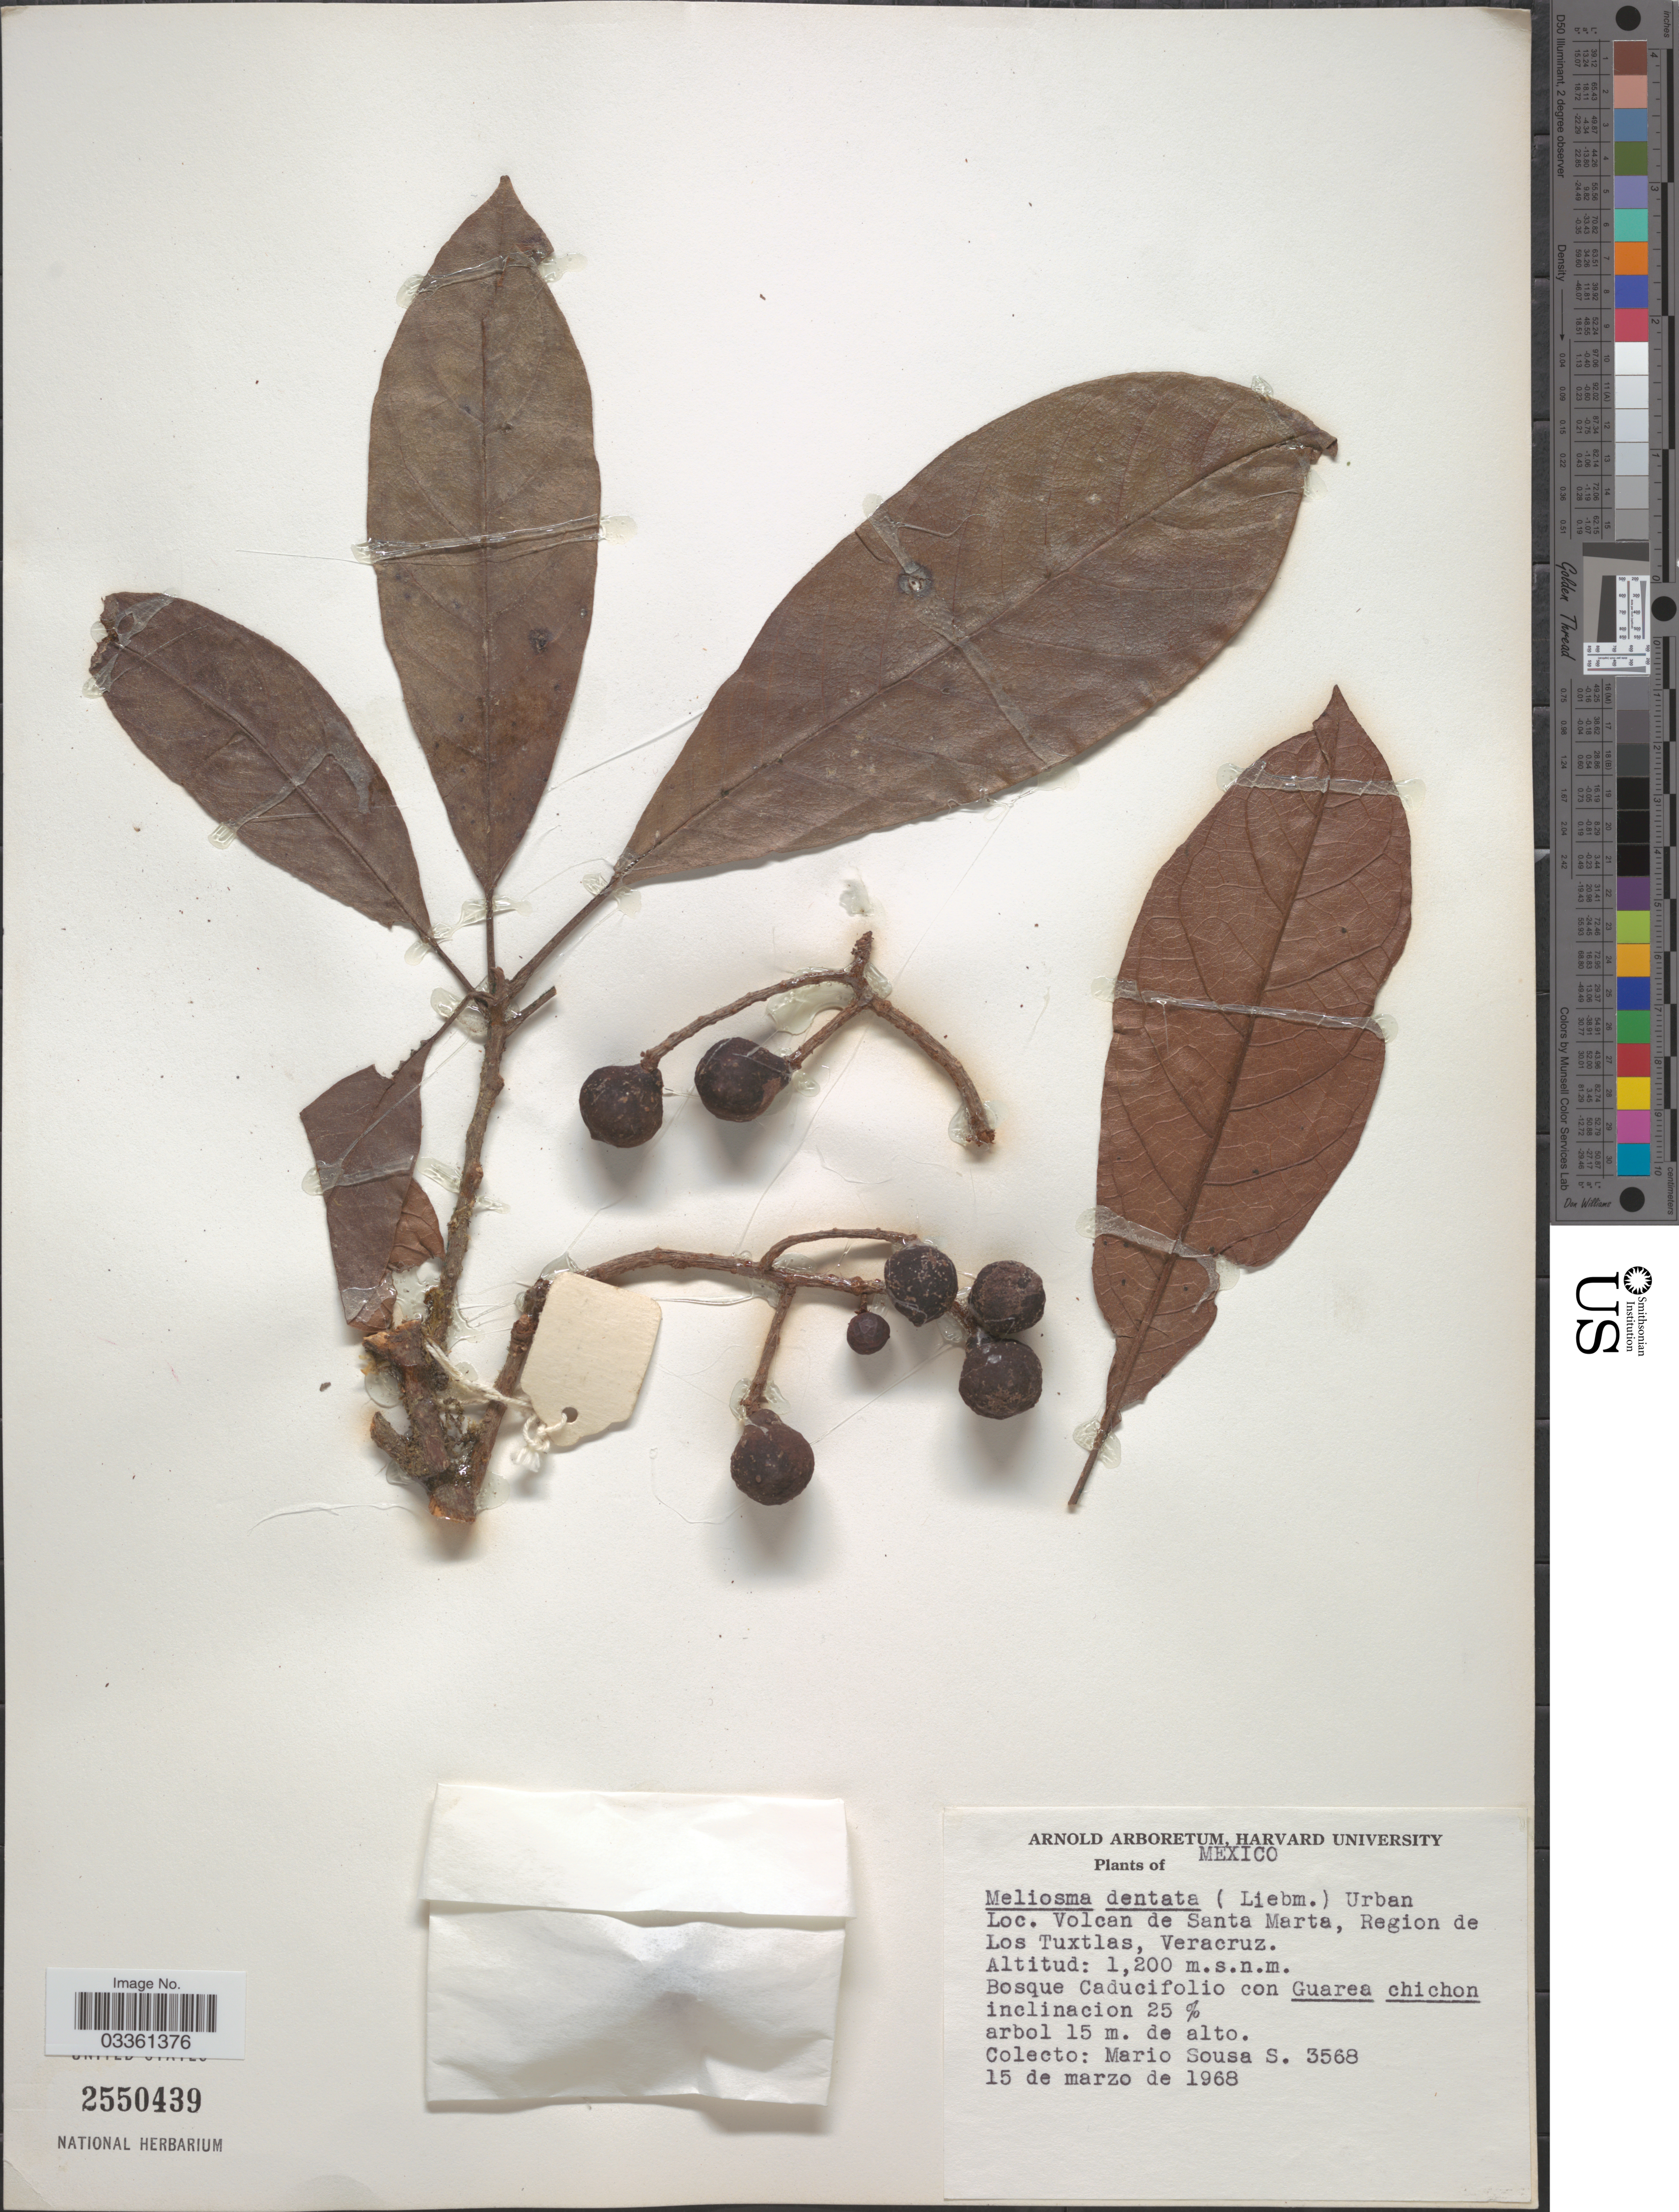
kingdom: Plantae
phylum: Tracheophyta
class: Magnoliopsida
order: Proteales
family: Sabiaceae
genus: Meliosma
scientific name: Meliosma dentata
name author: (Liebm.) Urb.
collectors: M. Sousa S.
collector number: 3568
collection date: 1968-03-15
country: Mexico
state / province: Veracruz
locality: Volcan de Santa Marta, Region de Los Tuxtlas, Veracruz.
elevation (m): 1200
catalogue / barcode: US 2550439